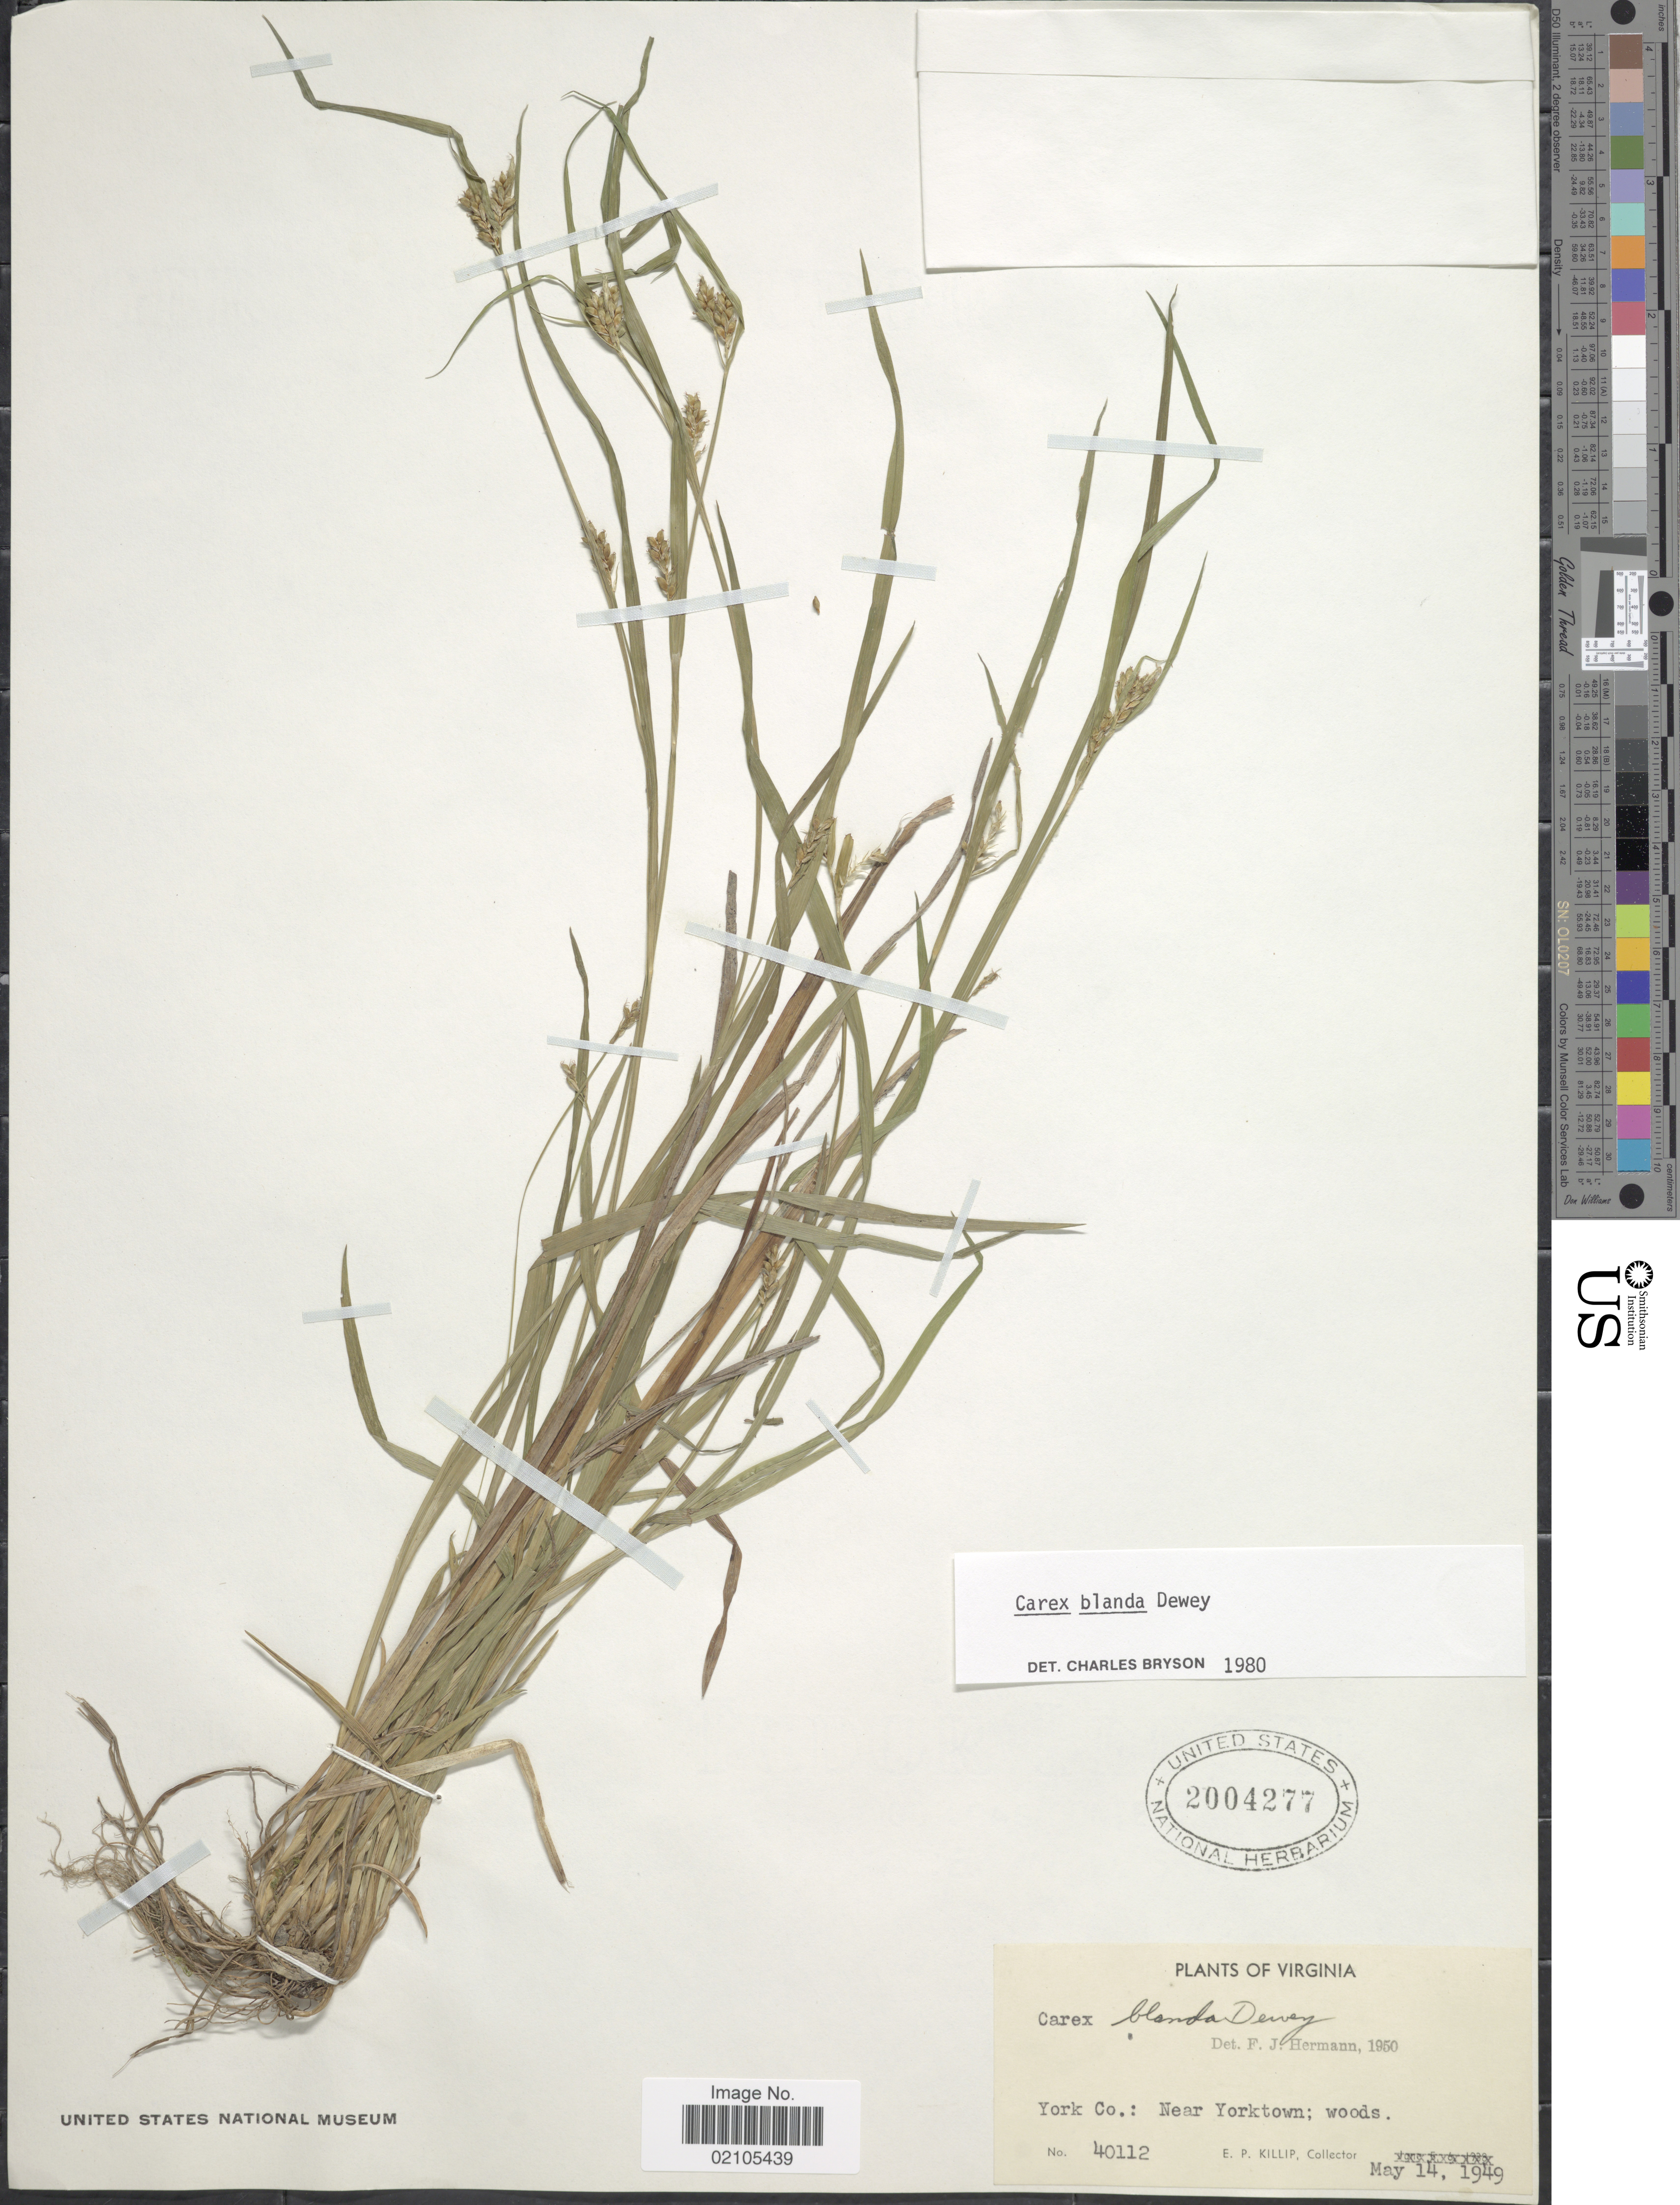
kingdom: Plantae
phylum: Tracheophyta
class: Liliopsida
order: Poales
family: Cyperaceae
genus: Carex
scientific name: Carex blanda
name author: Dewey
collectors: E. P. Killip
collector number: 40112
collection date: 1949-05-14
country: United States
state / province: Virginia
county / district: York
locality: York Co.: Near Yorktown; woods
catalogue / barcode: US 2004277